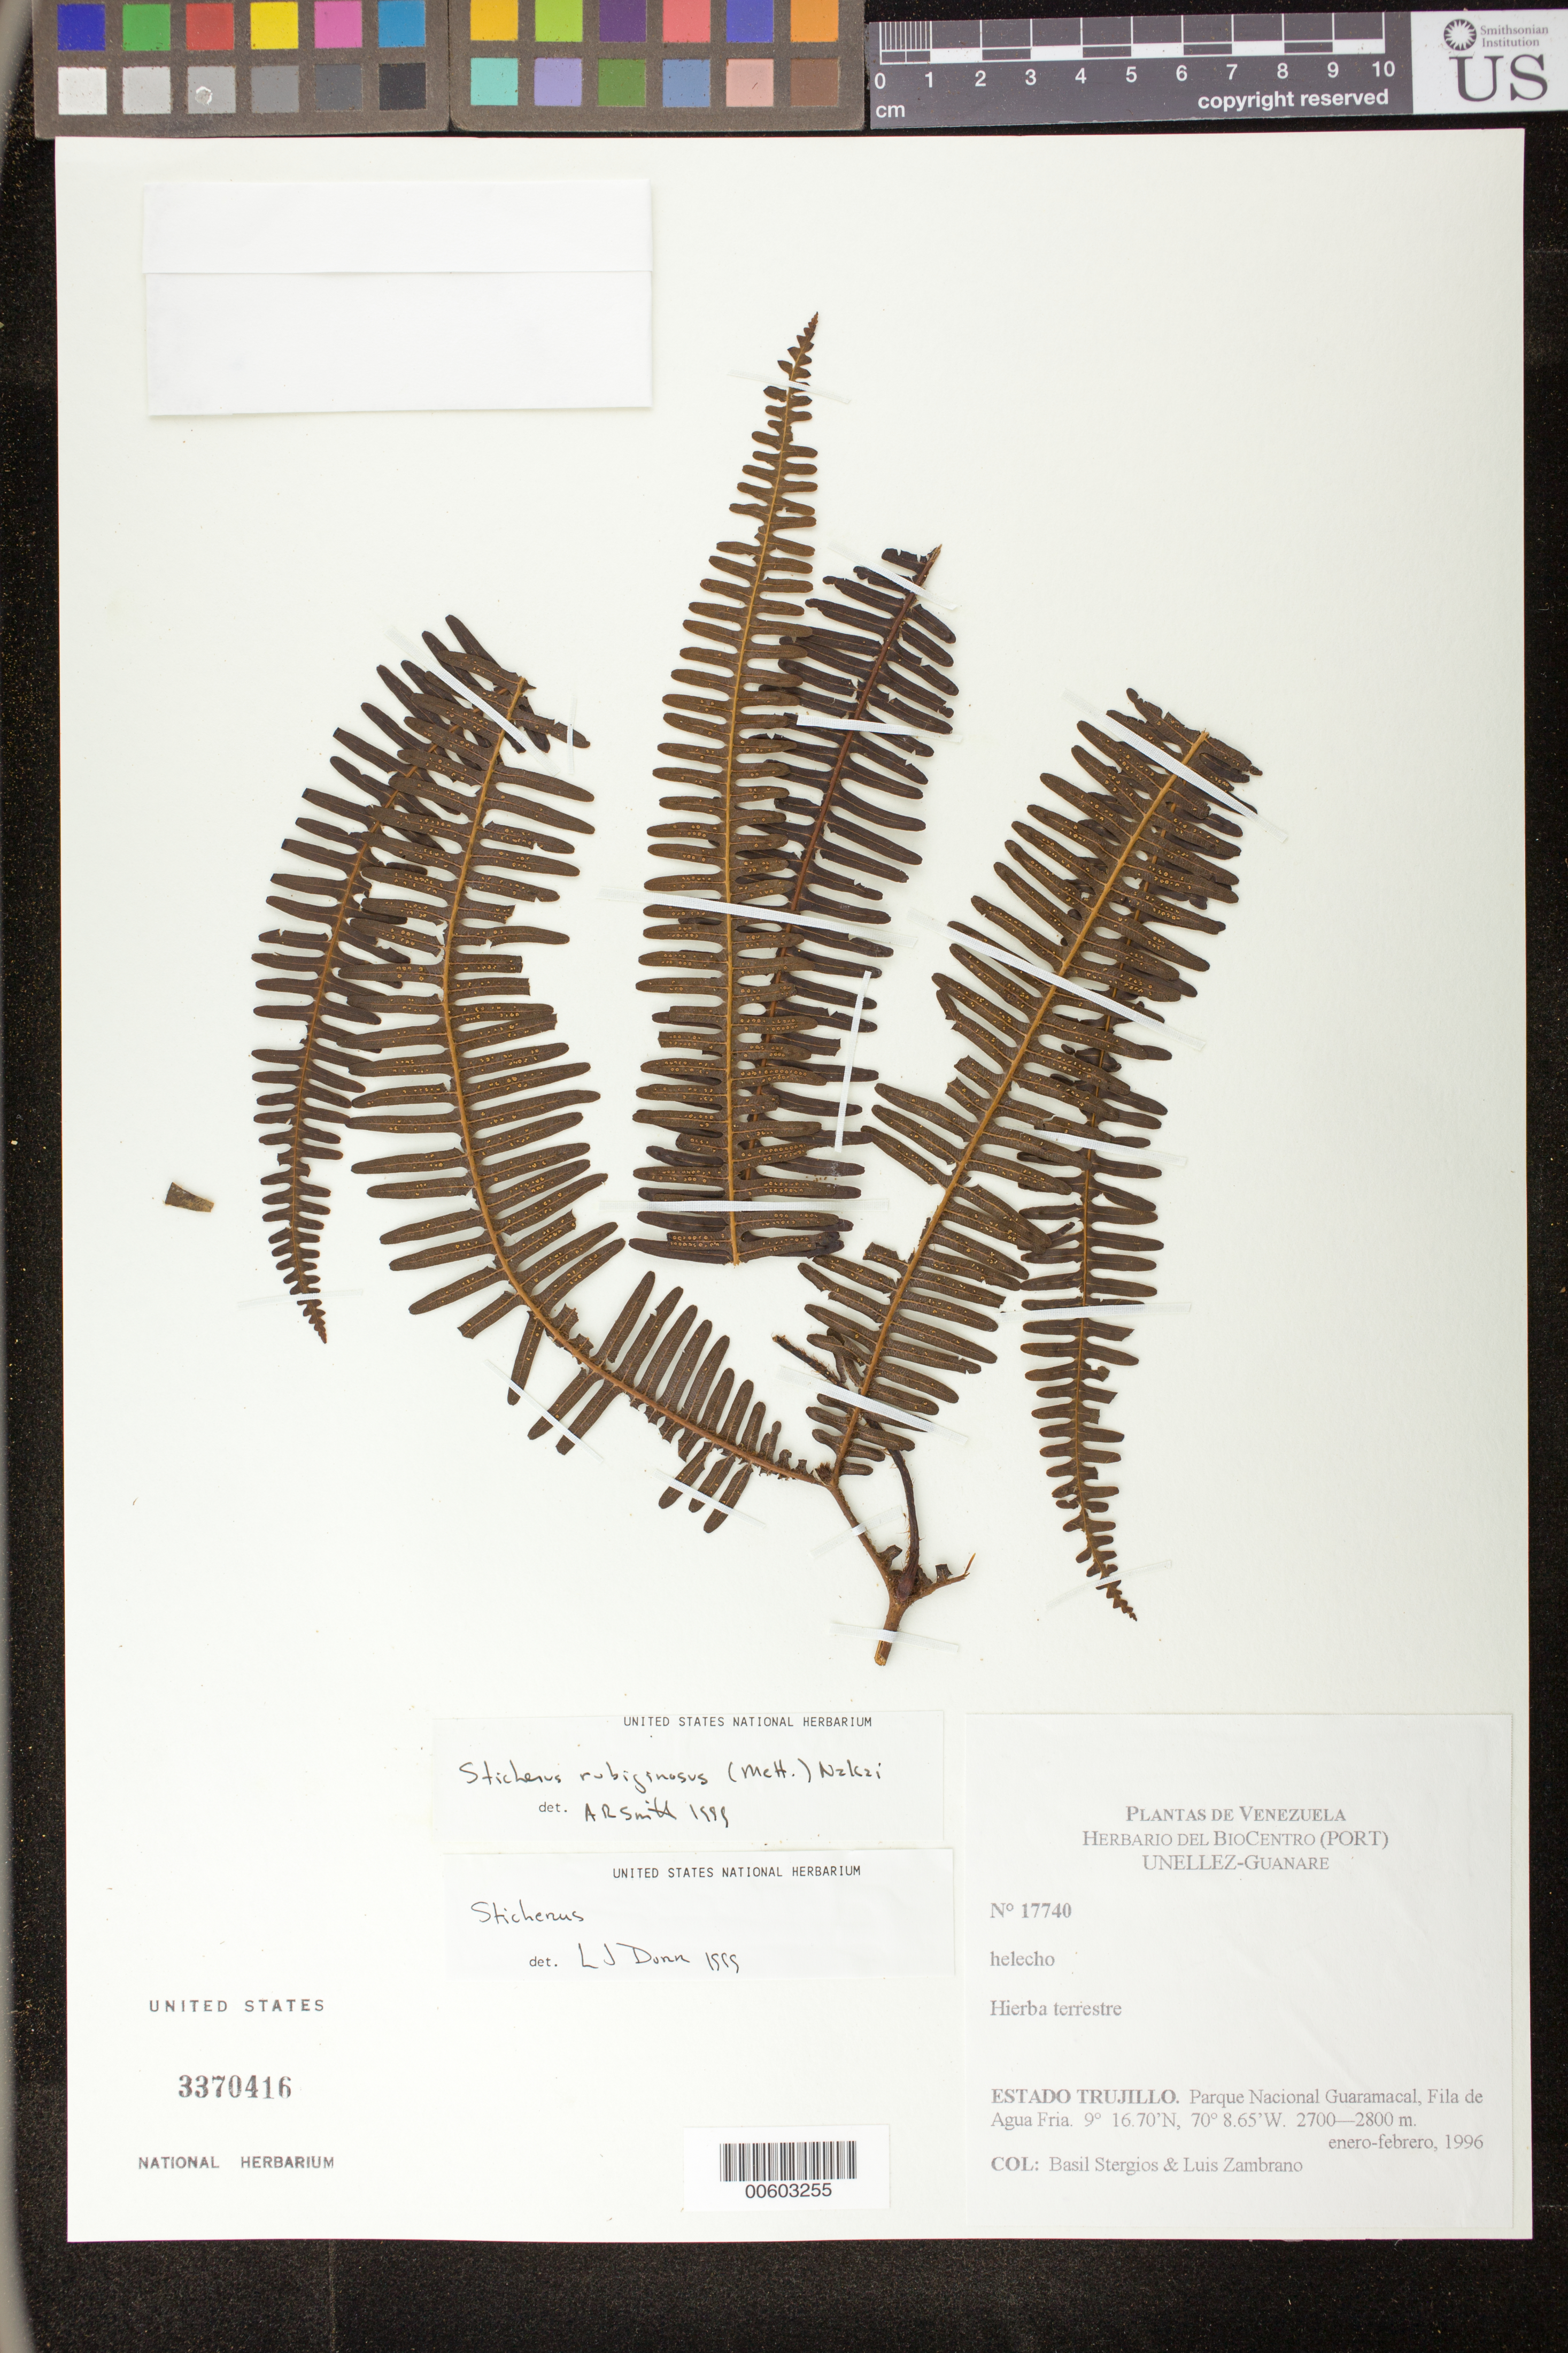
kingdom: Plantae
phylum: Tracheophyta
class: Polypodiopsida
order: Gleicheniales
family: Gleicheniaceae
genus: Sticherus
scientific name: Sticherus rubiginosus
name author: (Mett.) Nakai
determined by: Smith, Alan R., (UC)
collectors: B. G. Stergios & L. Zambrano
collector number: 17740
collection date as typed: Jan 1996 to -- Feb 1996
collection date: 1996-01/1996-02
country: Venezuela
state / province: Trujillo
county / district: Boconó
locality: Parque Nacional Guaramacal, Fila de Agua Fria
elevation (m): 2700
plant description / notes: PORT, UC, US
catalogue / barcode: US 3370416